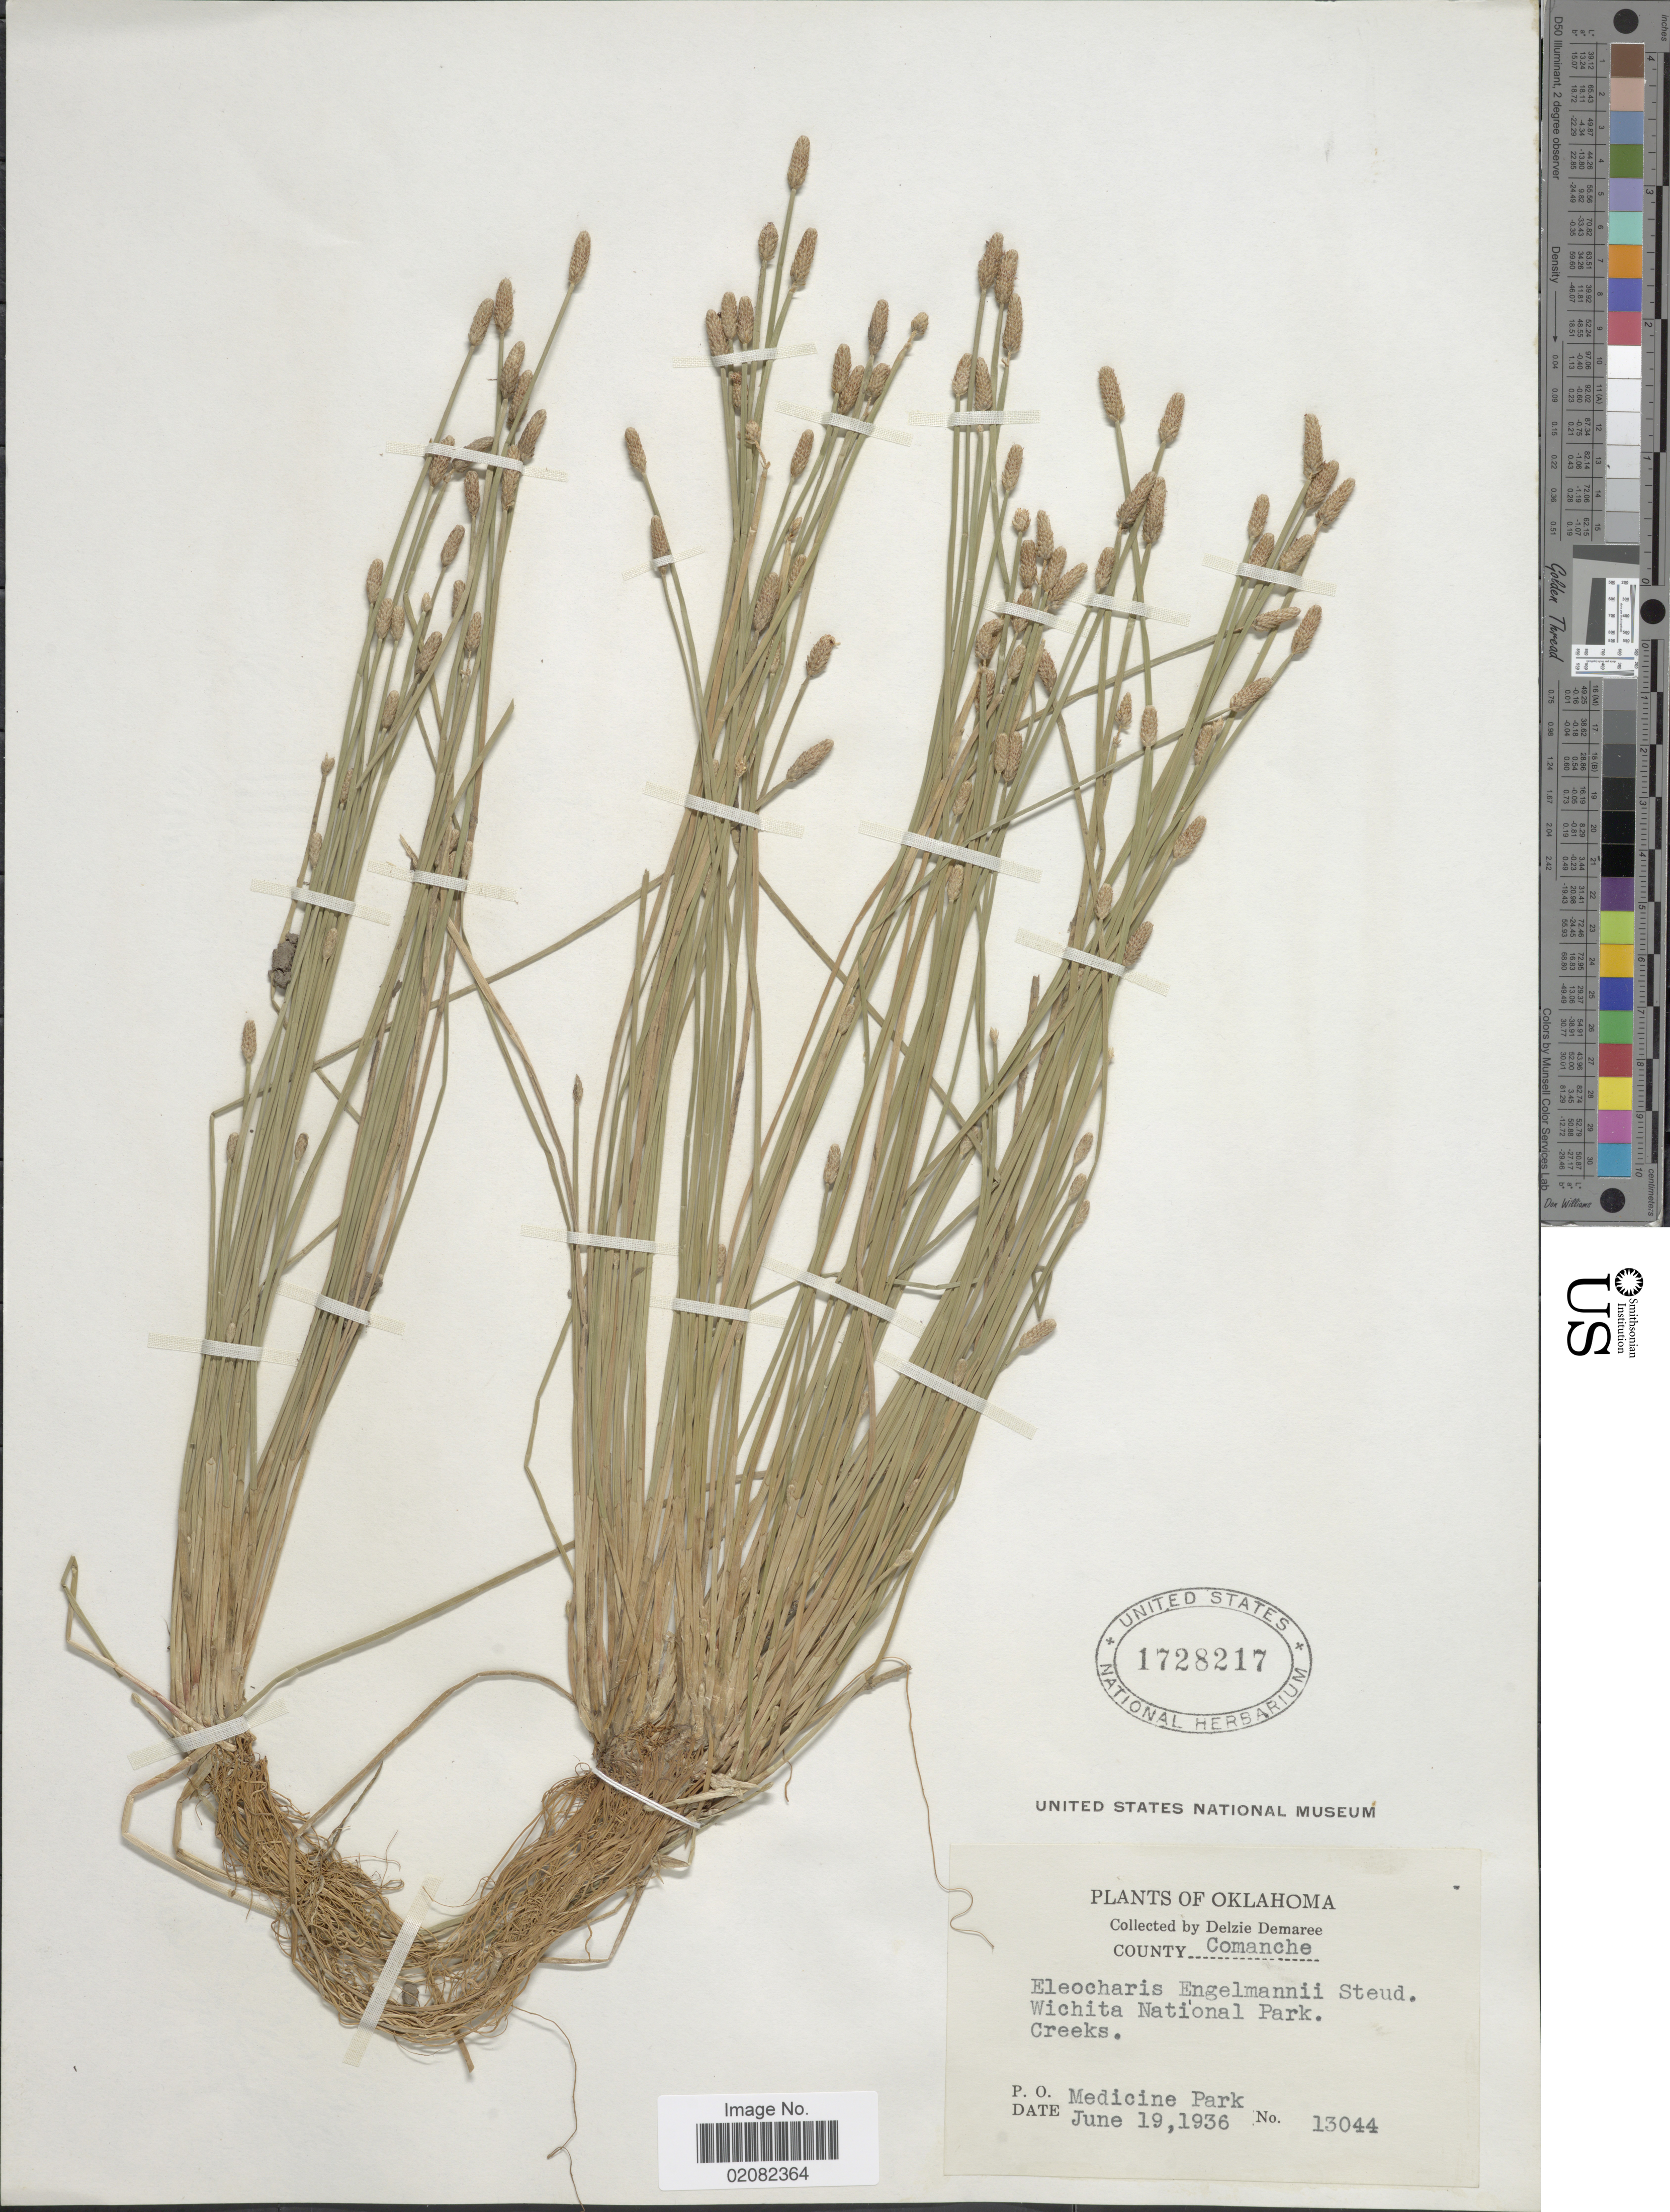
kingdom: Plantae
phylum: Tracheophyta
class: Liliopsida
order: Poales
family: Cyperaceae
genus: Eleocharis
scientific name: Eleocharis engelmannii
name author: Steud.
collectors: D. Demaree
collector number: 13044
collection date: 1936-06-19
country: United States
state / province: Oklahoma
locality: County Comanche, Wichita National Park, Creeks, P.O. Medicine Park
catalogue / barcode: US 1728217